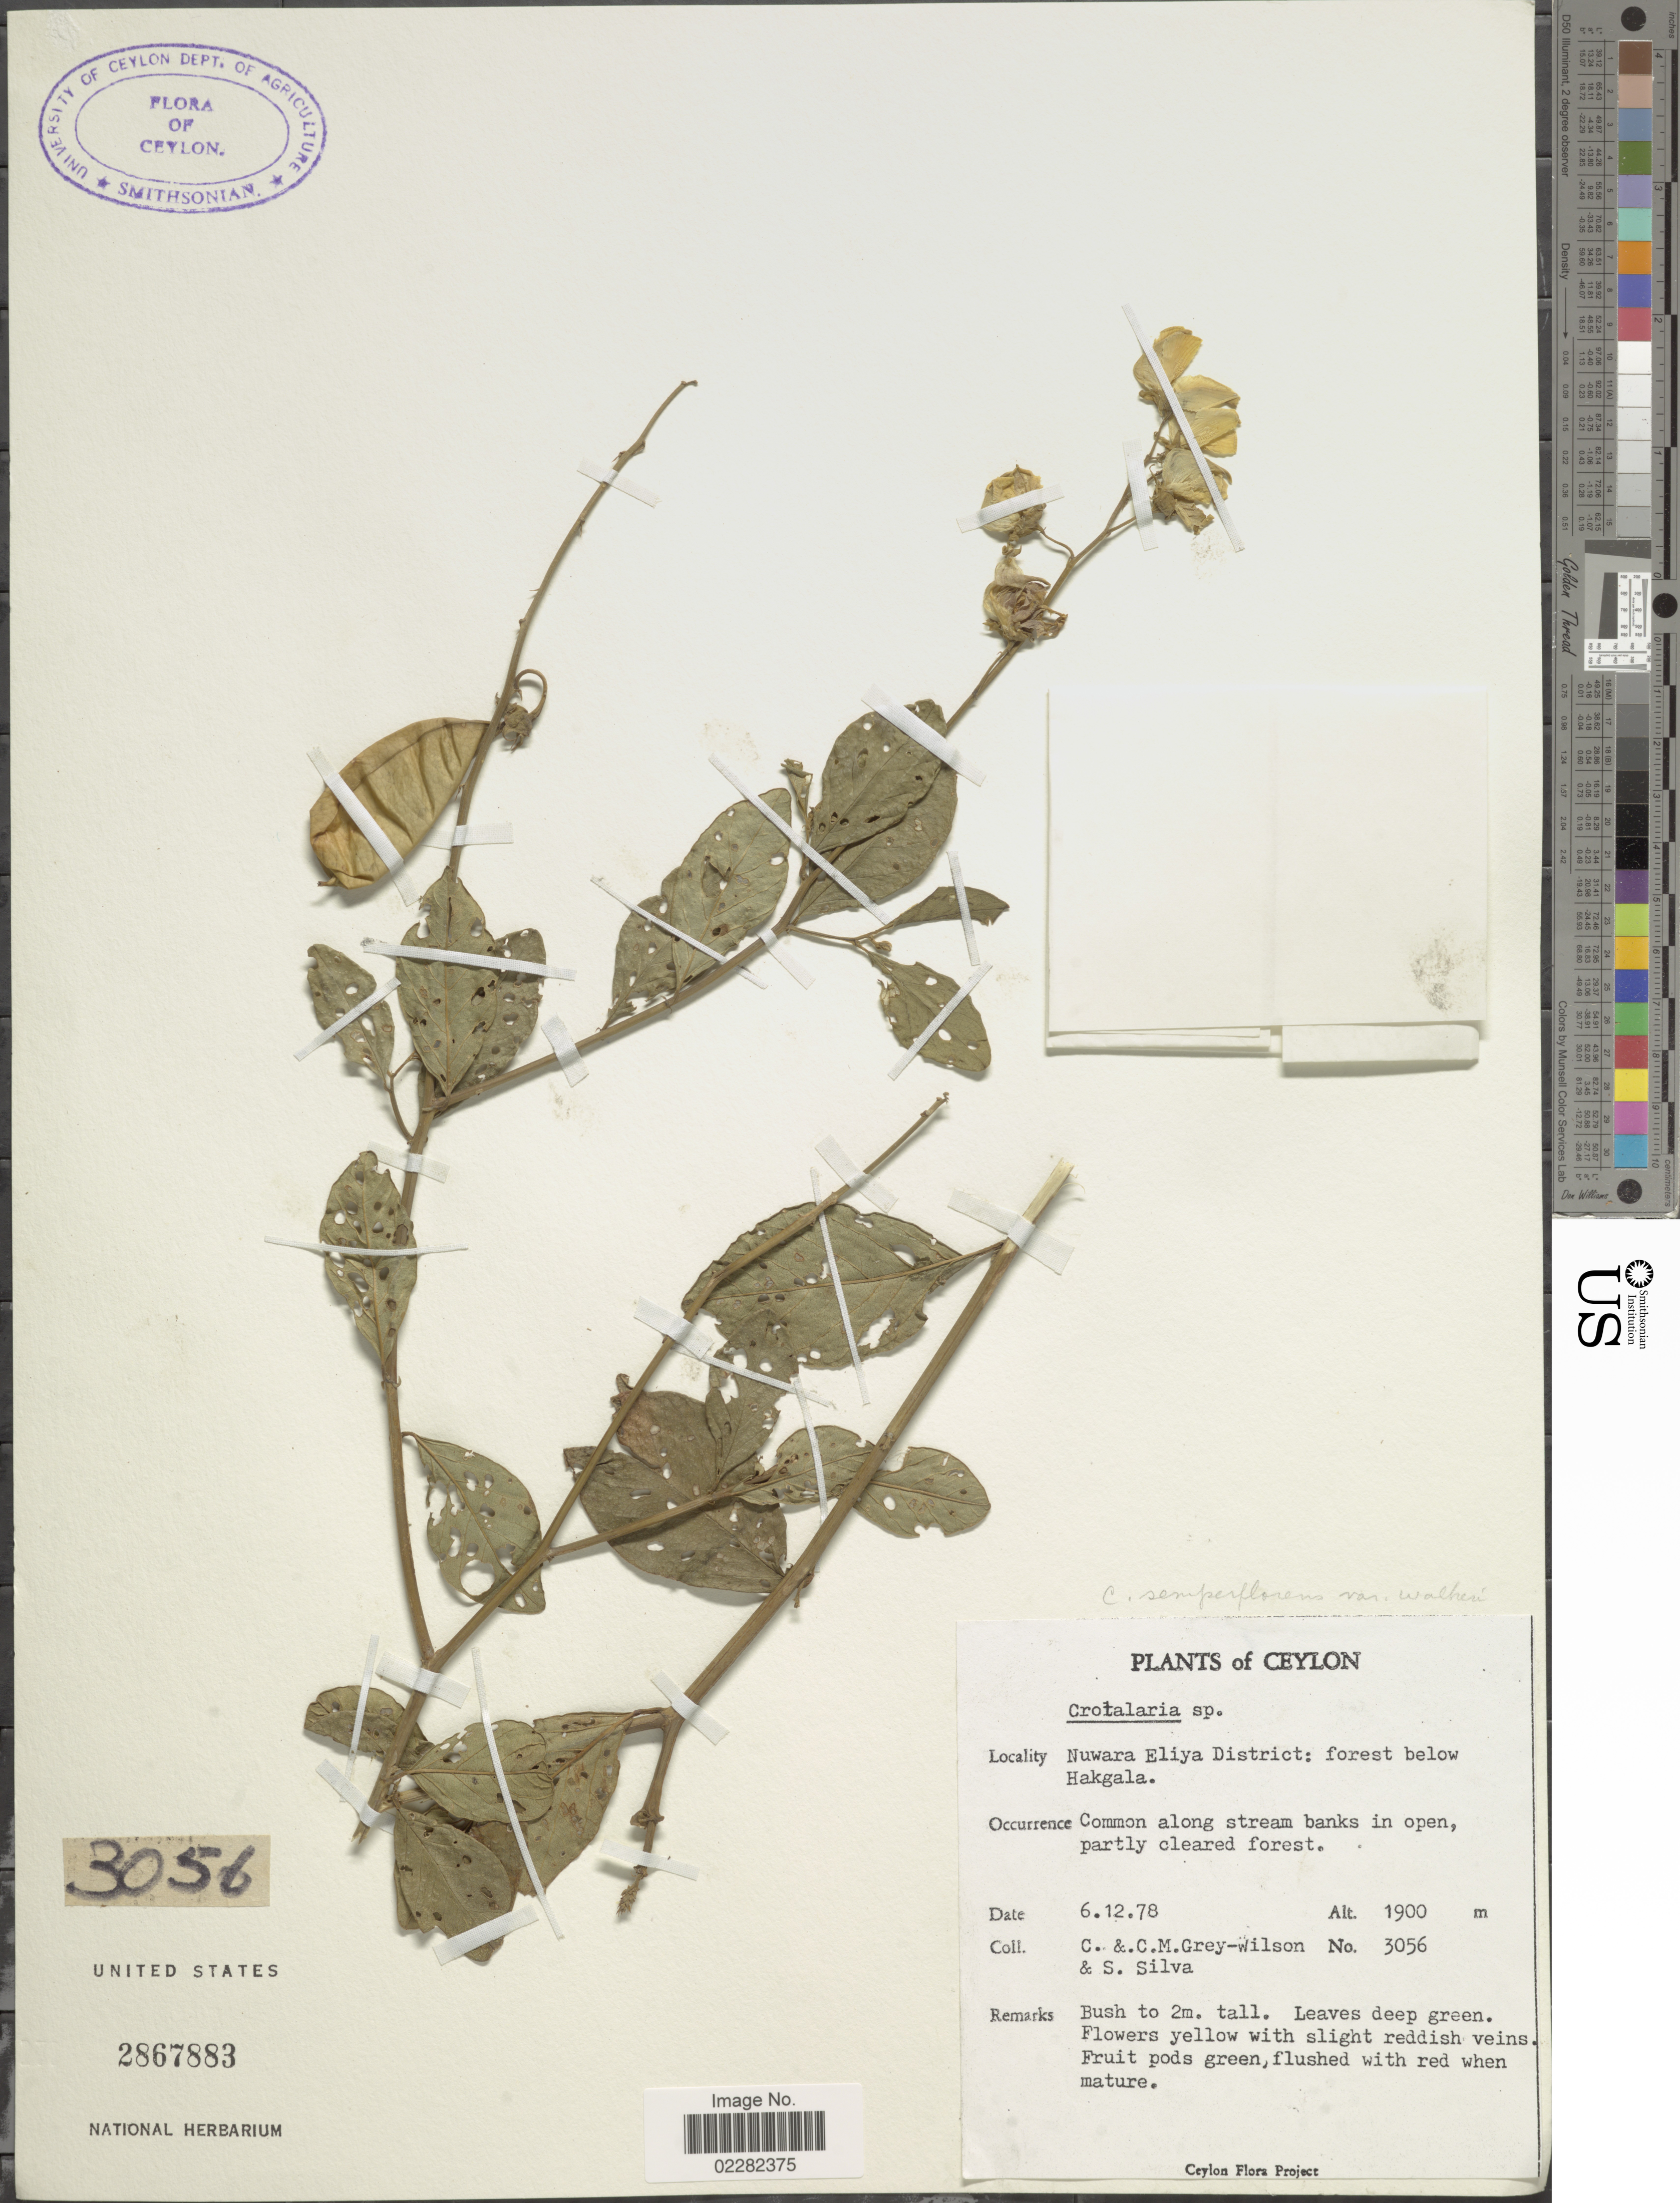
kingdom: Plantae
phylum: Tracheophyta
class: Magnoliopsida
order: Fabales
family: Fabaceae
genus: Crotalaria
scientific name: Crotalaria walkeri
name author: Arn.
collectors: C. Grey-Wilson, C. Grey-Wilson & S. Silva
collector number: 3056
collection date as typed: Transcribed d/m/y: 6/12/78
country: Sri Lanka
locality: Ceylon, Nuwara Eliya District; forest below Hakgala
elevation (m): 1900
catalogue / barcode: US 2867883